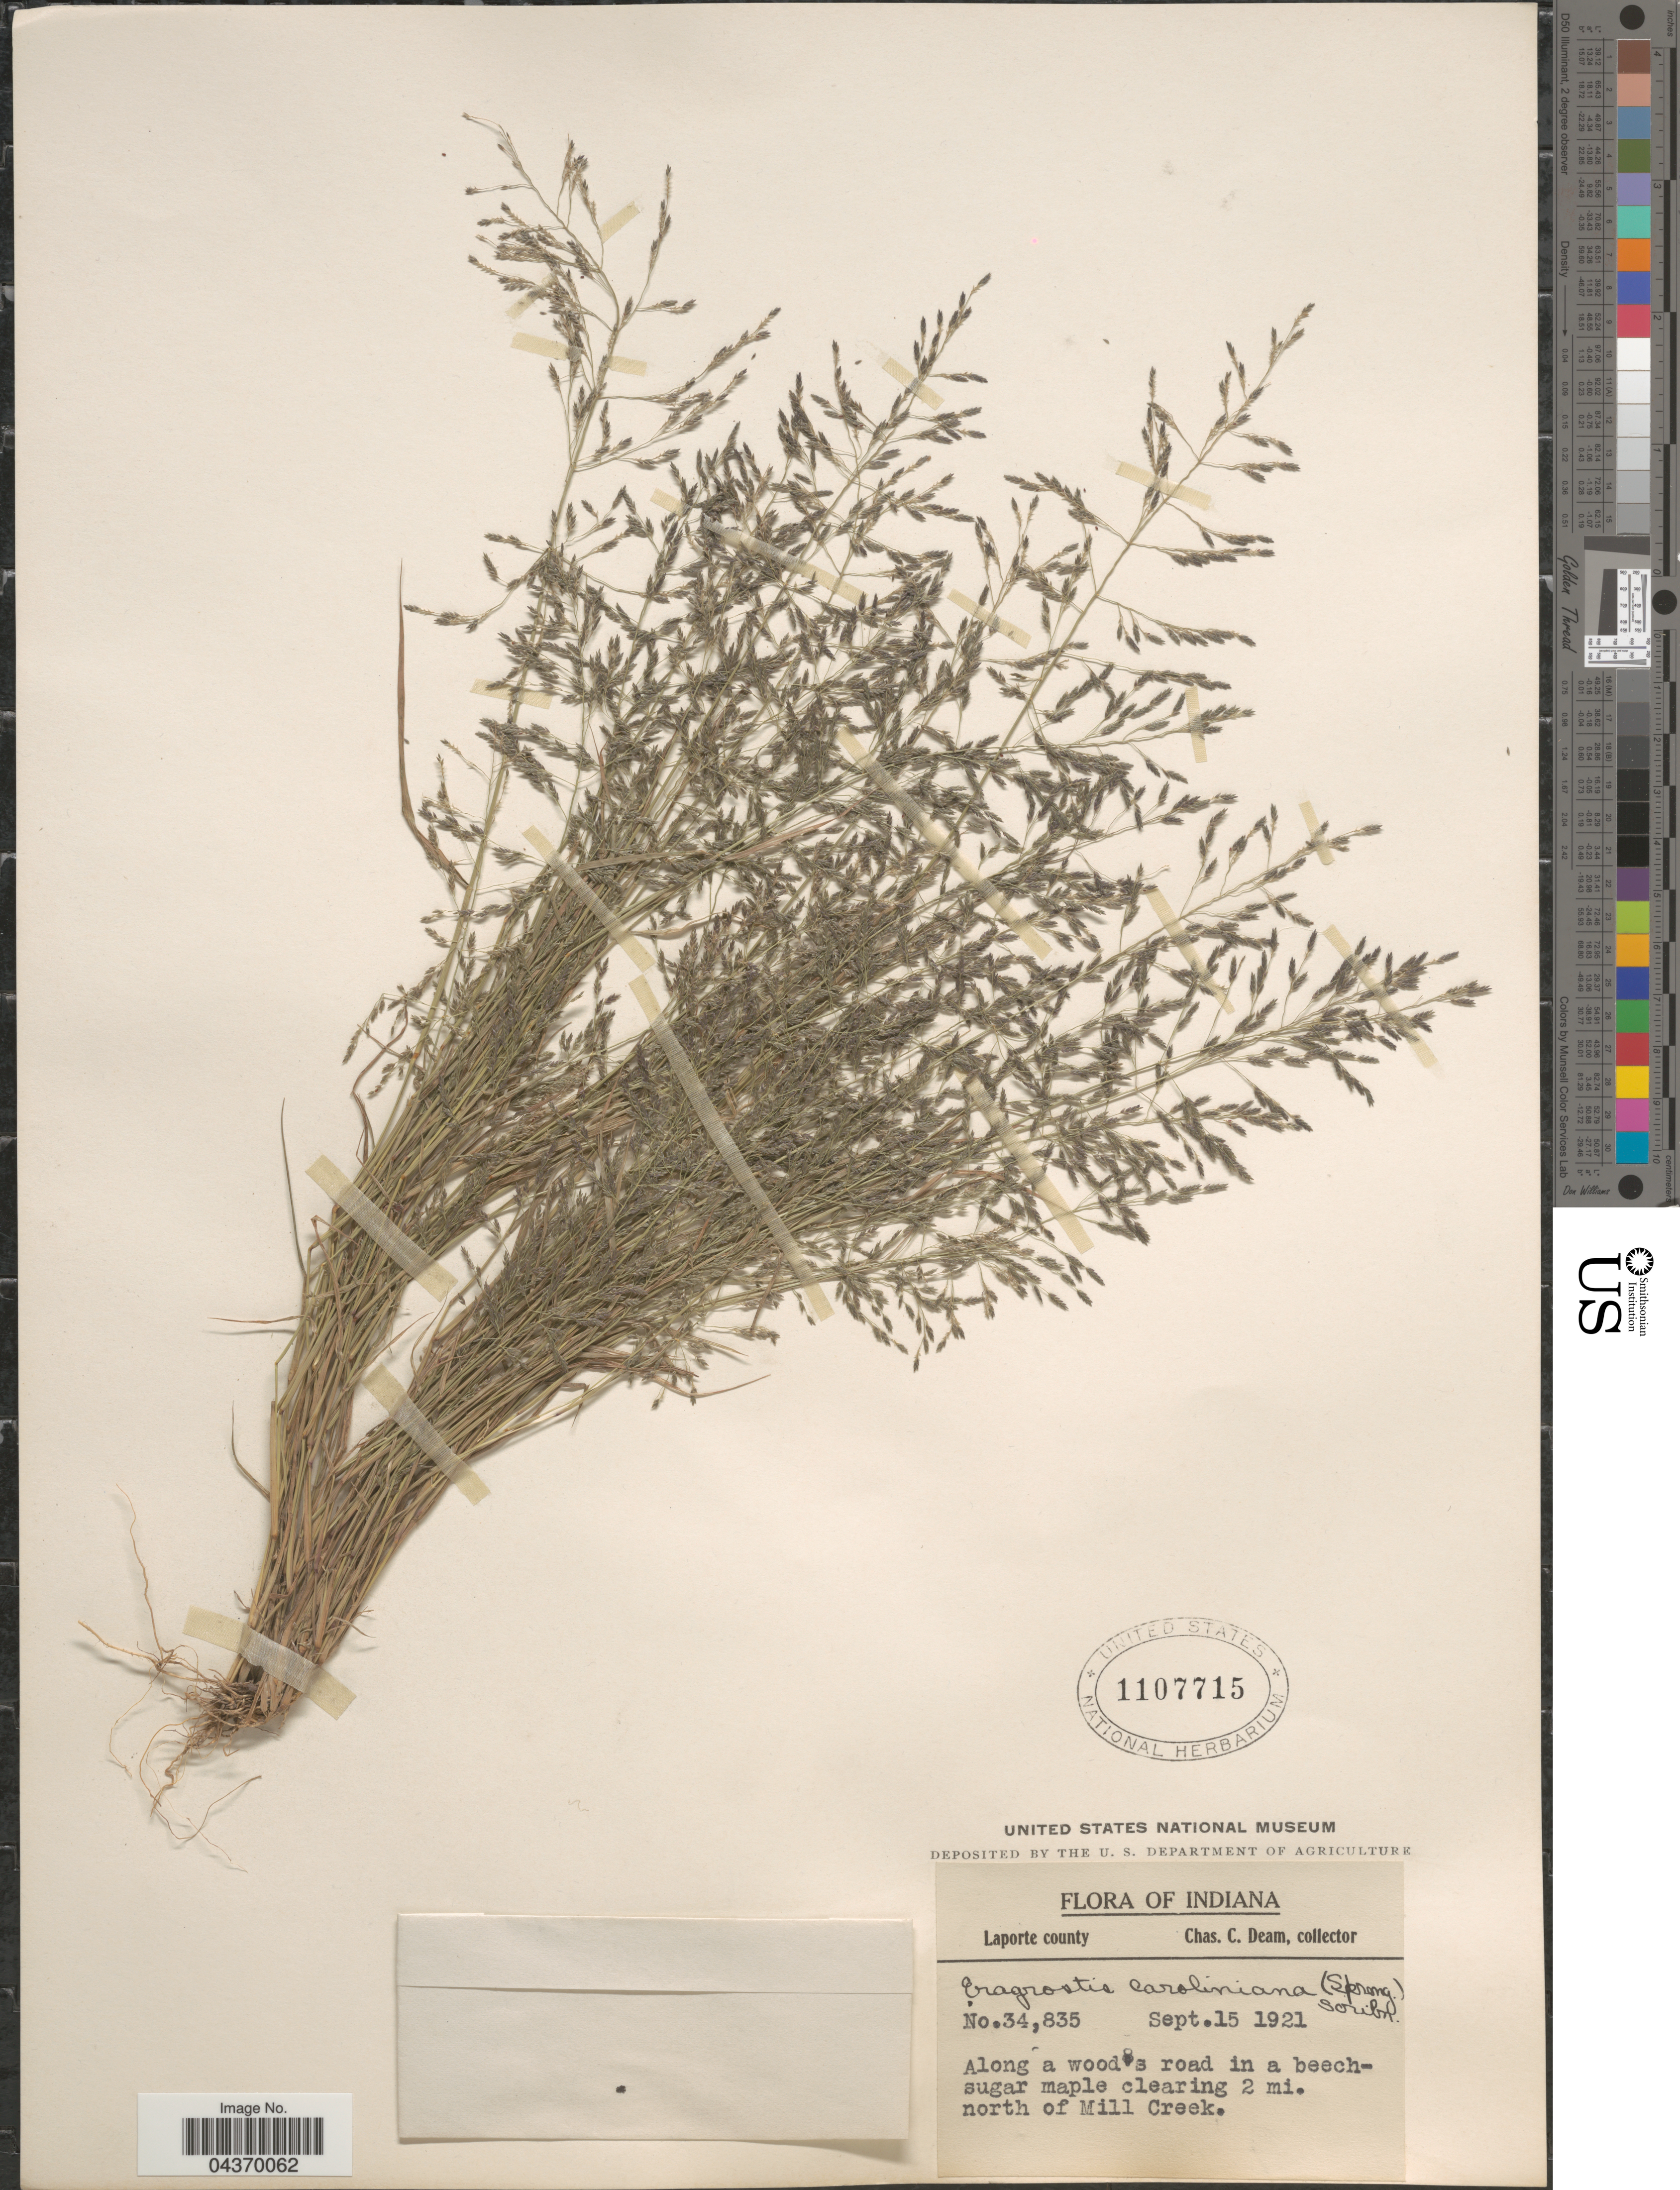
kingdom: Plantae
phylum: Tracheophyta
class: Liliopsida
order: Poales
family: Poaceae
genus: Eragrostis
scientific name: Eragrostis pectinacea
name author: (Michx.) Nees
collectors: C. C. Deam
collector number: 34835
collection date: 1921-09-15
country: United States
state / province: Indiana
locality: Laporte county. Along a wood's road in a beechsugar maple clearing 2 mi. north of Mill Creek.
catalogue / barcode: US 1107715